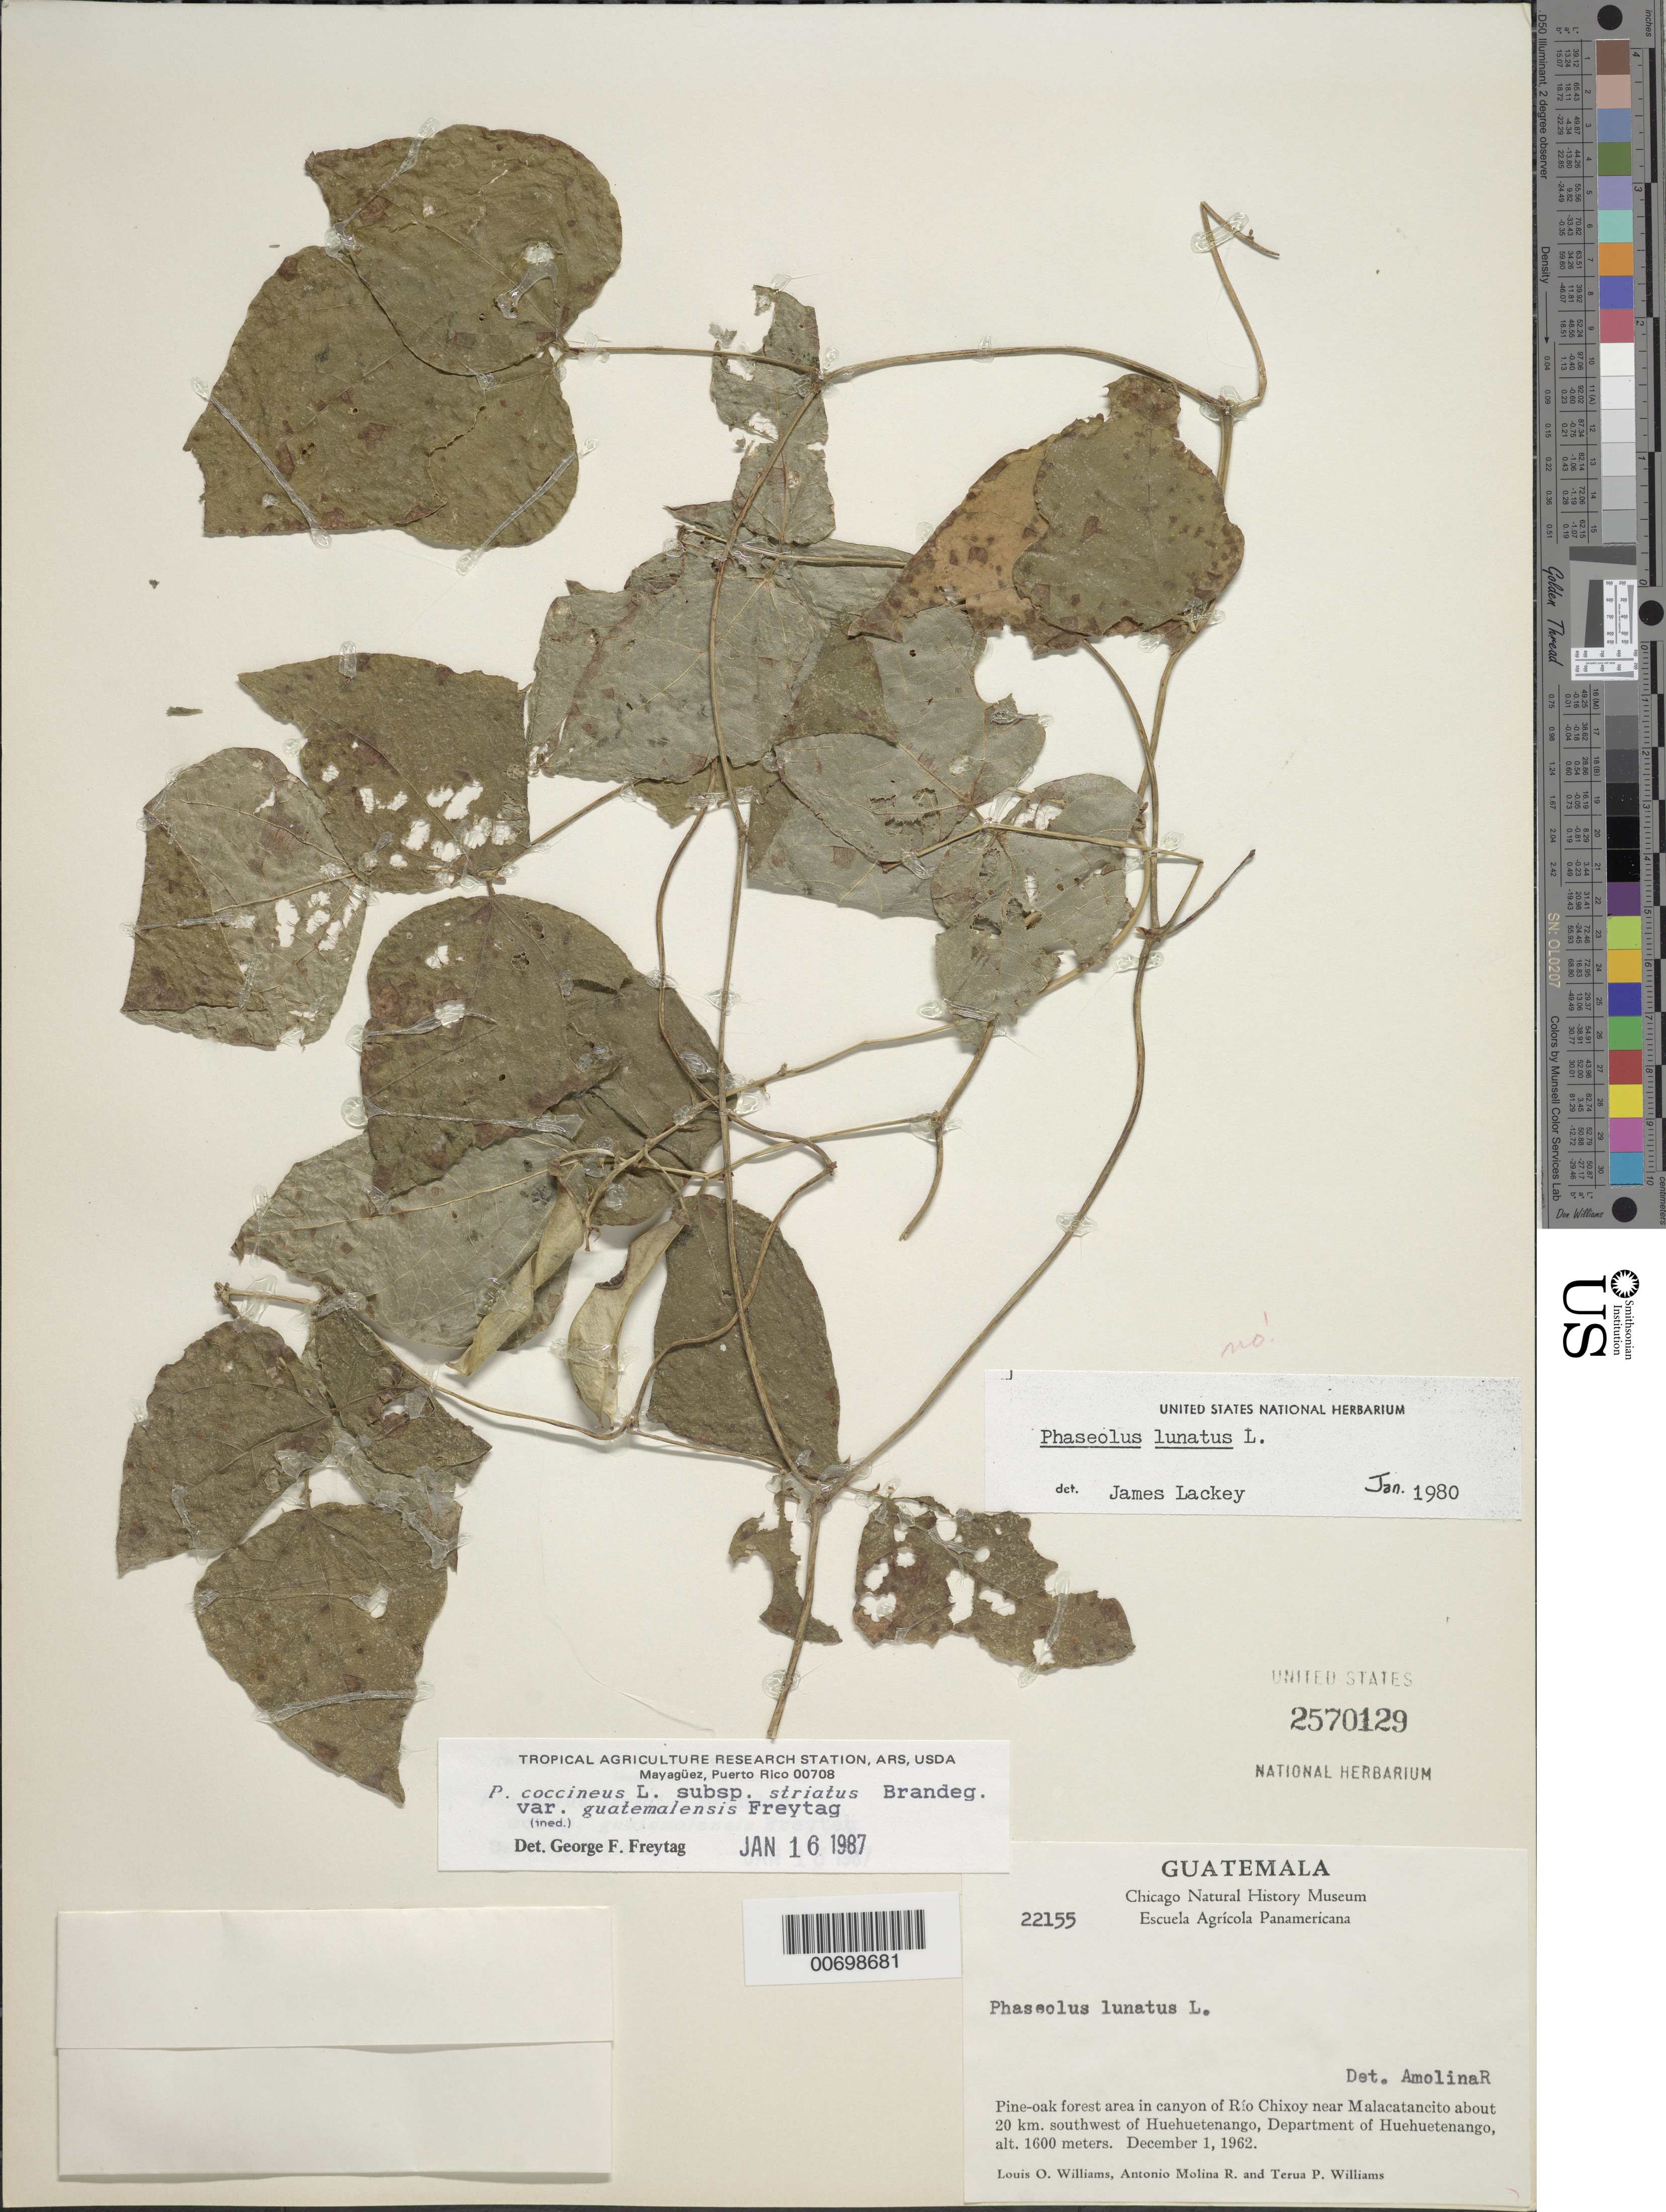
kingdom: Plantae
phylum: Tracheophyta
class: Magnoliopsida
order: Fabales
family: Fabaceae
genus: Phaseolus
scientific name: Phaseolus coccineus var. guatemalensis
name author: Freytag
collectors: L. O. Williams & A. Molina R.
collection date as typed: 01 Dec 1962 or 12 Jan 1962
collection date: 1962-01-12 or 1962-12-01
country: Guatemala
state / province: Huehuetenango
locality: canyon rio Chixoy near Malacatancito about 20 km SW of Huehuetenango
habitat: Pine-oak forest area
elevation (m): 1600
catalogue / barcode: US 2570129